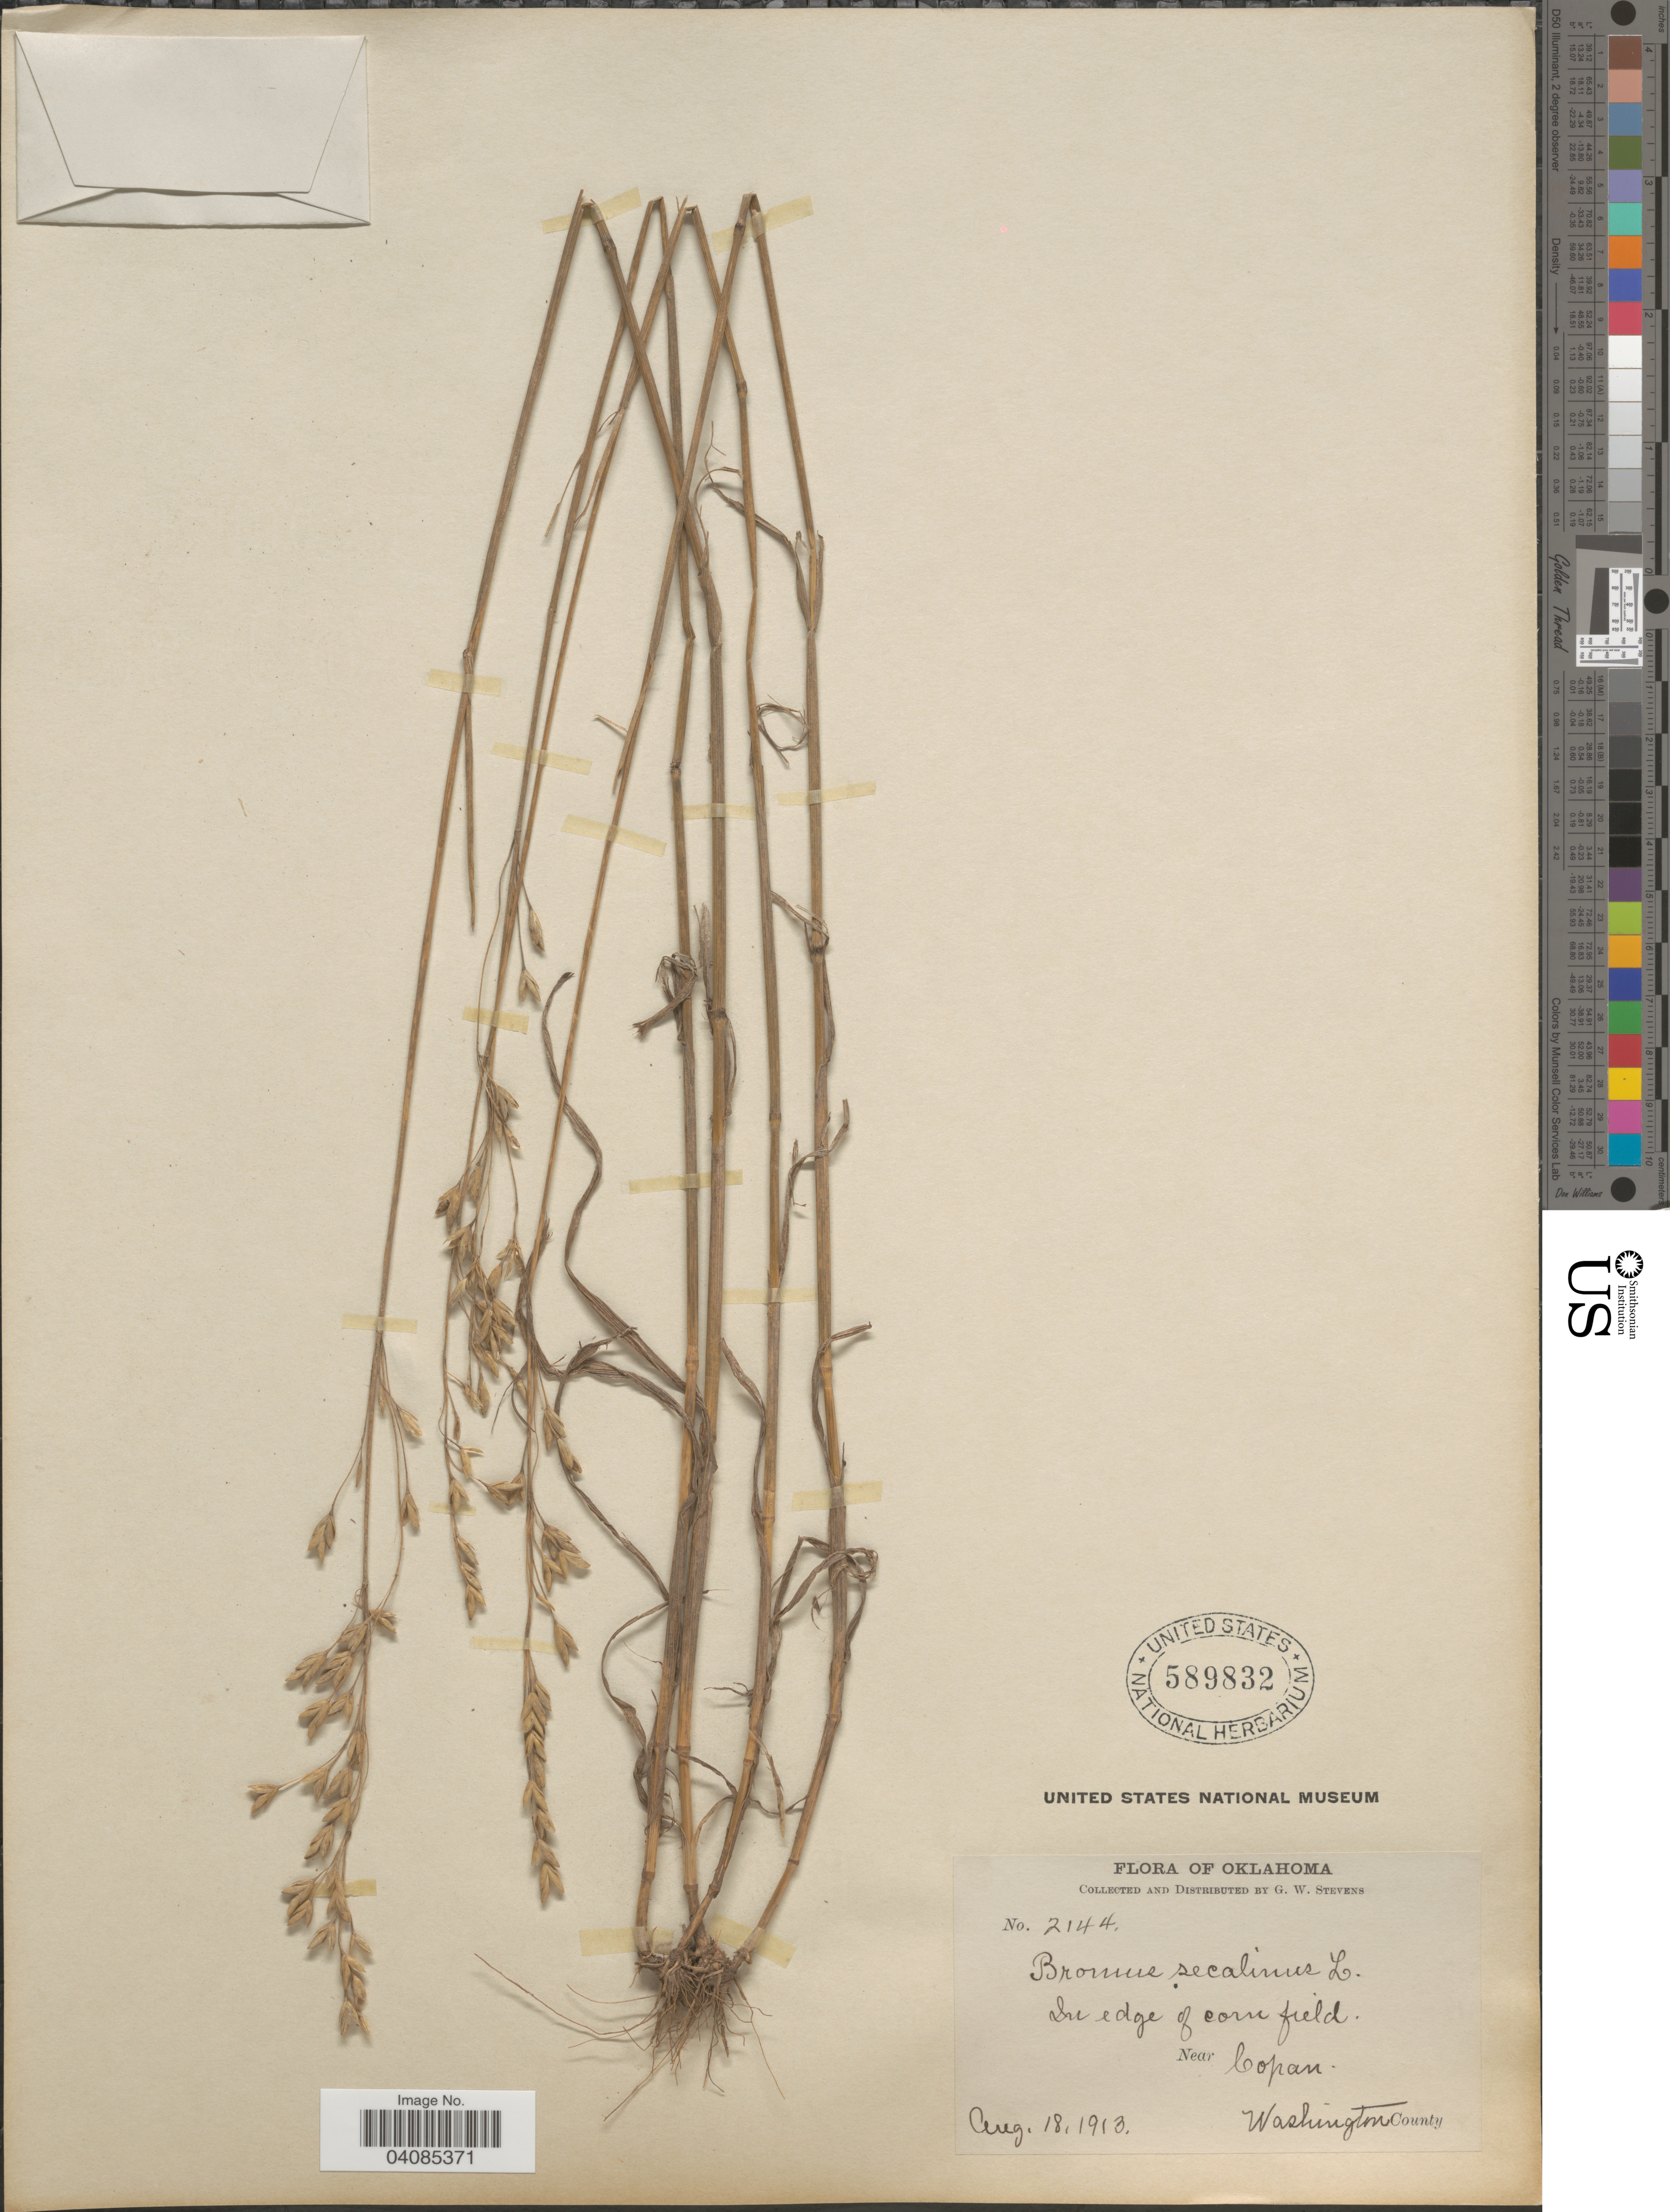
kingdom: Plantae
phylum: Tracheophyta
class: Liliopsida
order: Poales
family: Poaceae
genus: Bromus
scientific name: Bromus secalinus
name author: L.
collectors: G. W. Stevens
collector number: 2144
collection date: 1913-08-18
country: United States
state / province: Oklahoma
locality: In edge of corn field. Near Copan. Washington County.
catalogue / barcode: US 589832